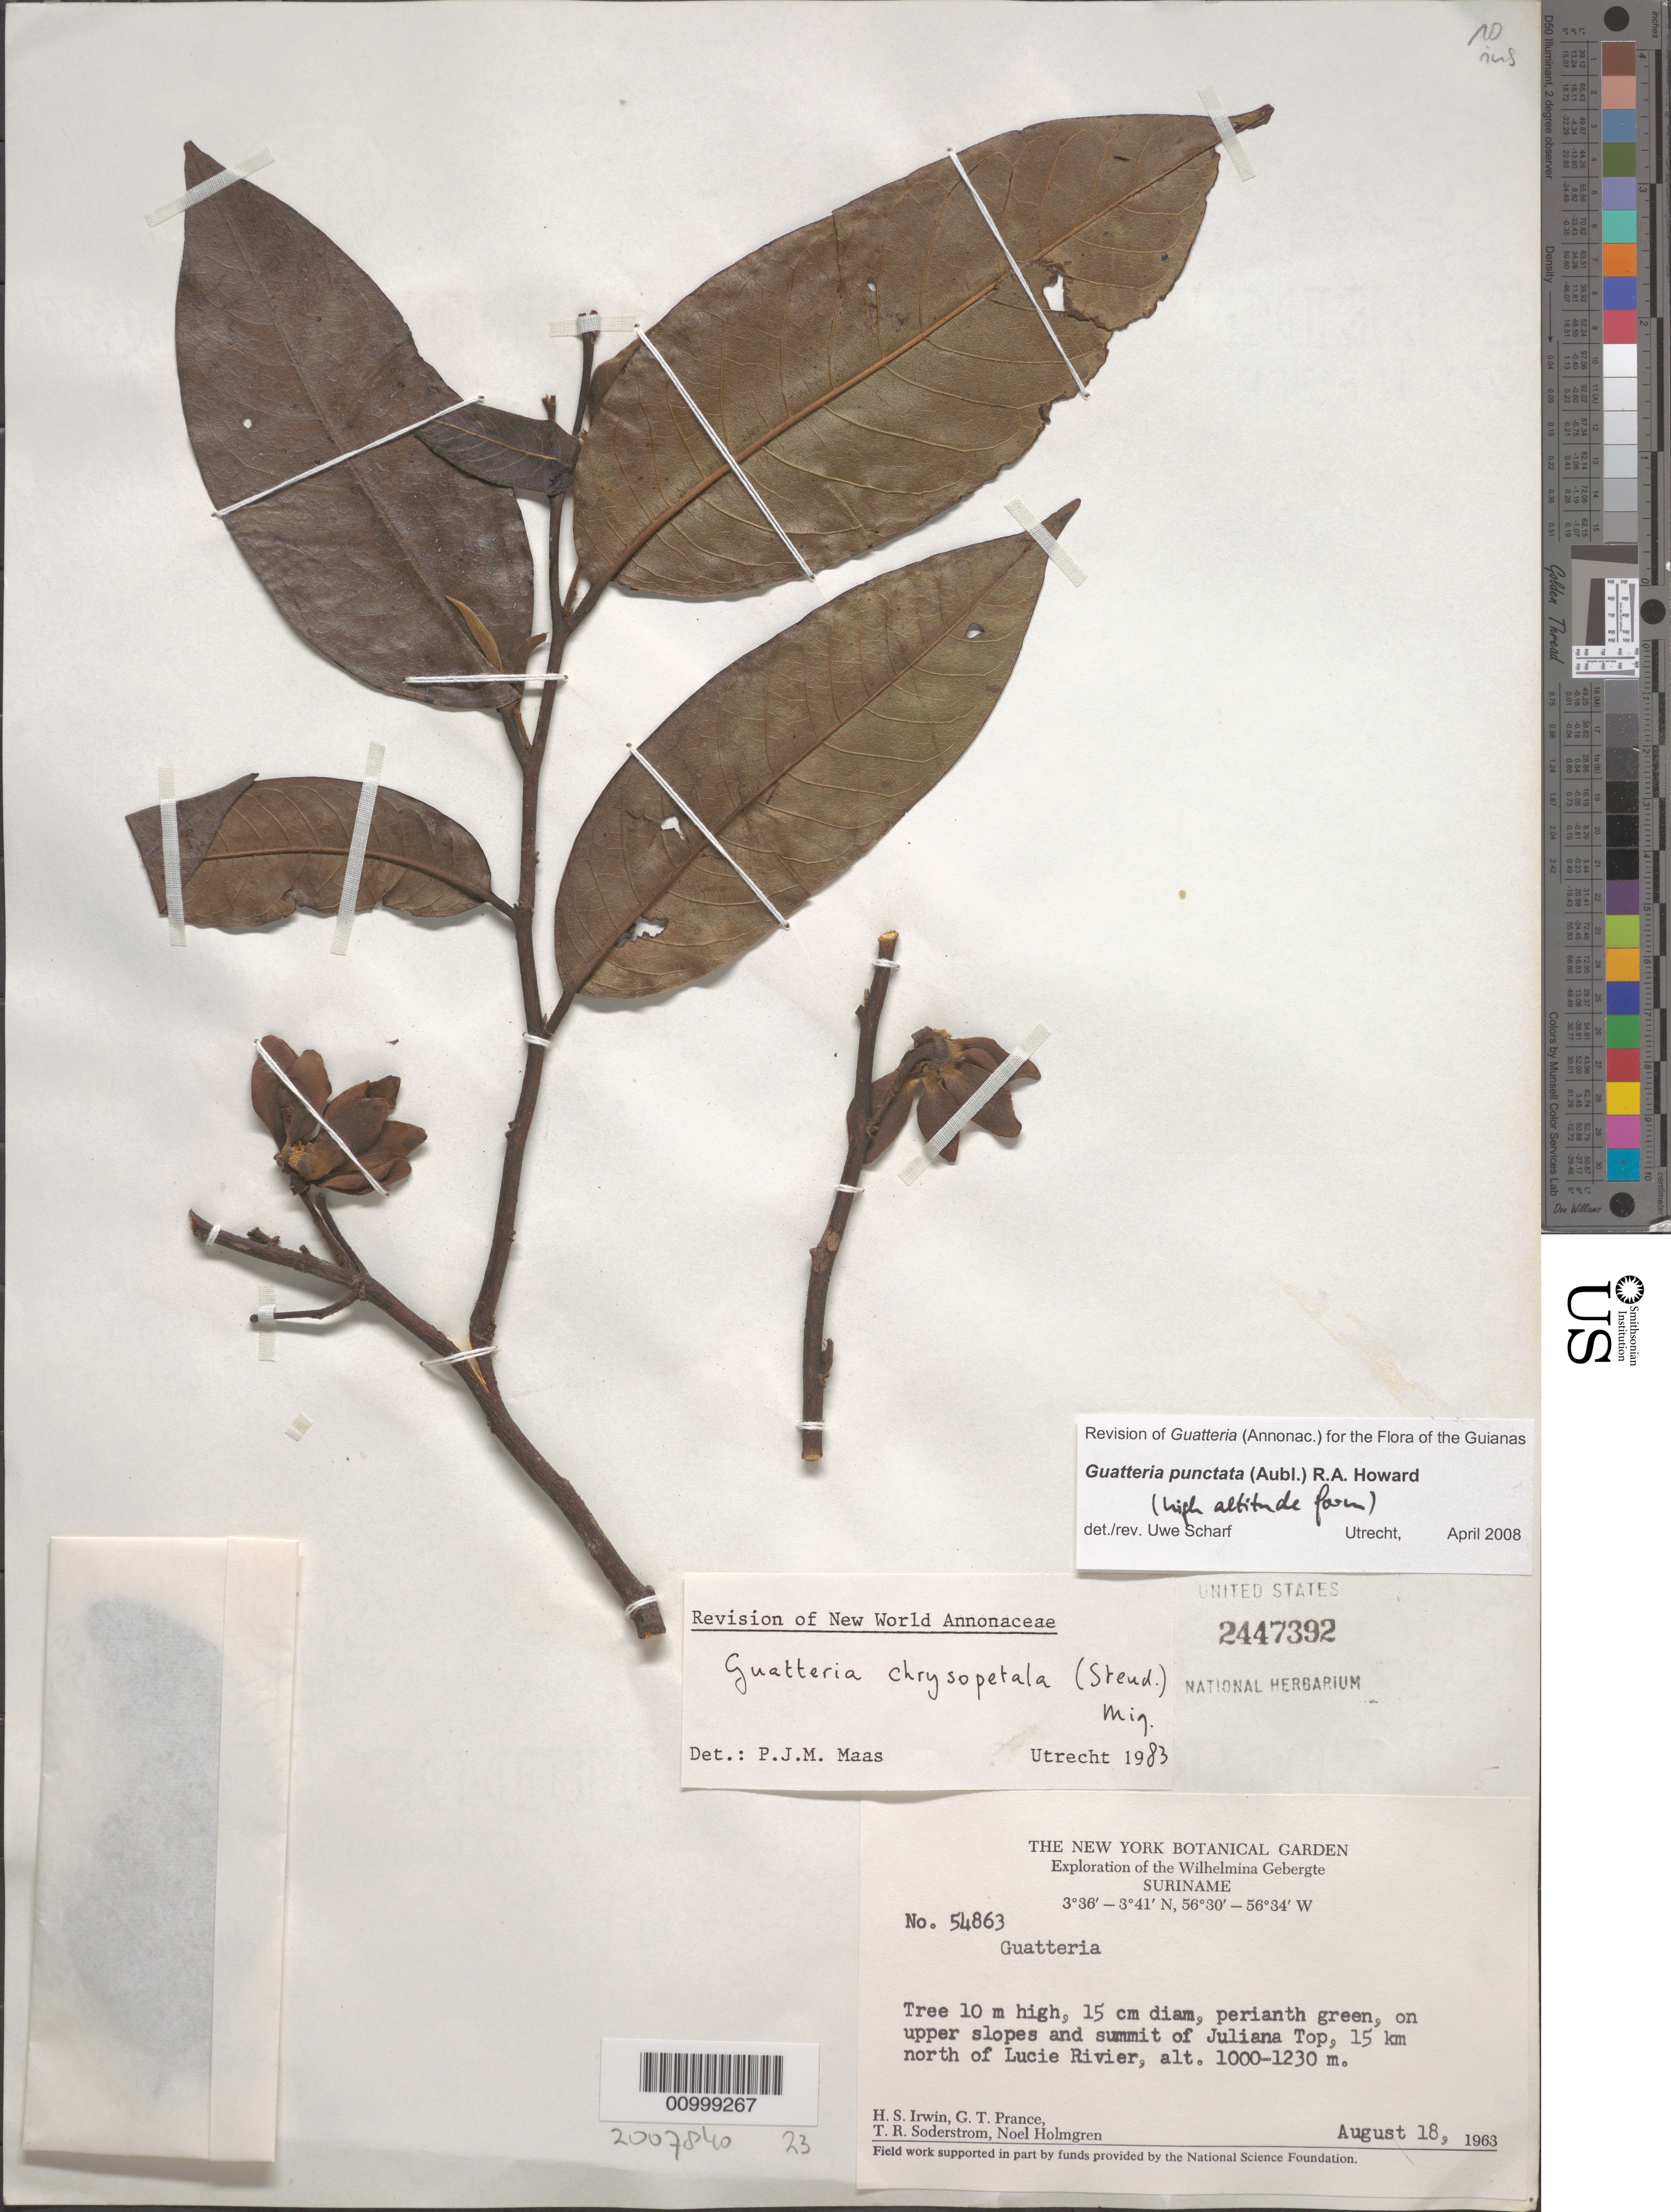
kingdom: Plantae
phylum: Tracheophyta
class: Magnoliopsida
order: Magnoliales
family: Annonaceae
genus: Guatteria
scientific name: Guatteria punctata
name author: (Aubl.) R.A. Howard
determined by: Scharf, U.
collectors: H. Irwin, G. T. Prance, T. R. Soderstrom & N. H. Holmgren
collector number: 54863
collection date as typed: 18-Aug-63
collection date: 1963-08-18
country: Suriname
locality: Upper slopes and summit of Juliana Top, 15 km north of Lucie River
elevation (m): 1000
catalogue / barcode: US 2447392